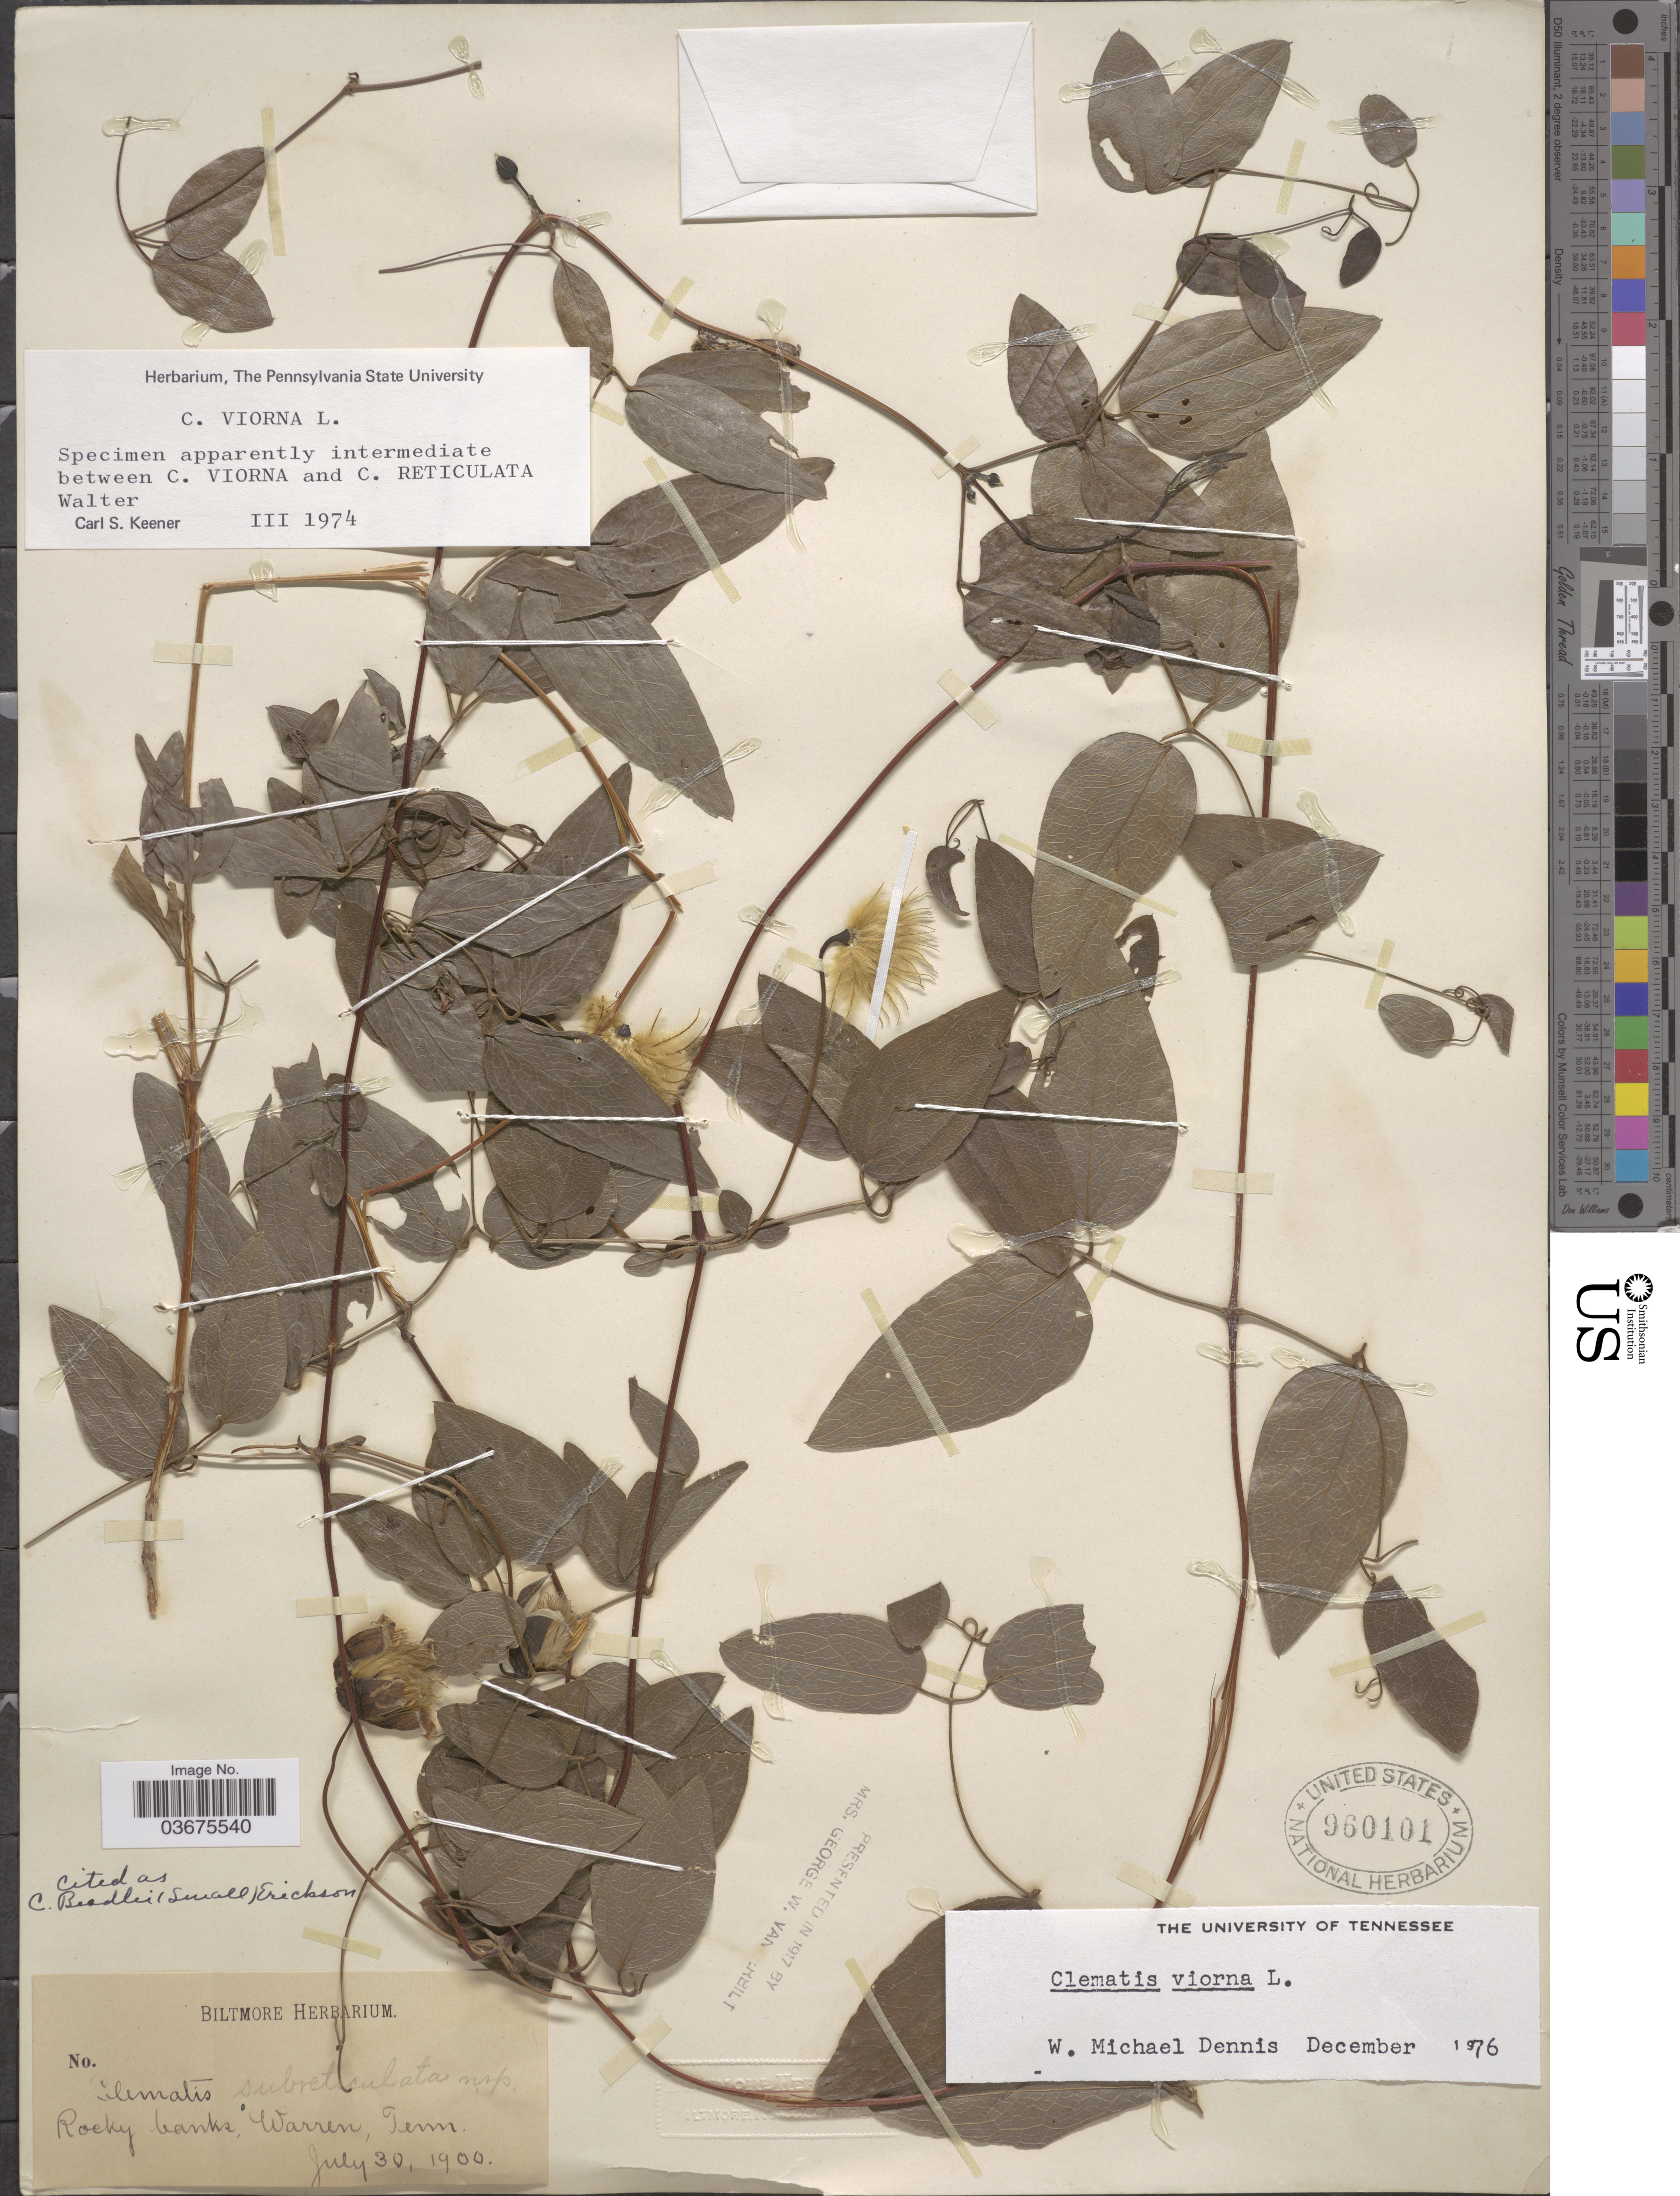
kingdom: Plantae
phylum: Tracheophyta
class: Magnoliopsida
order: Ranunculales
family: Ranunculaceae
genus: Clematis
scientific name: Clematis reticulata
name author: Walter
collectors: ex herb. Biltmore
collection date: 1900-07-30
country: United States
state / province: Tennessee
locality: Rocky banks, Warren.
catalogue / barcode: US 960101